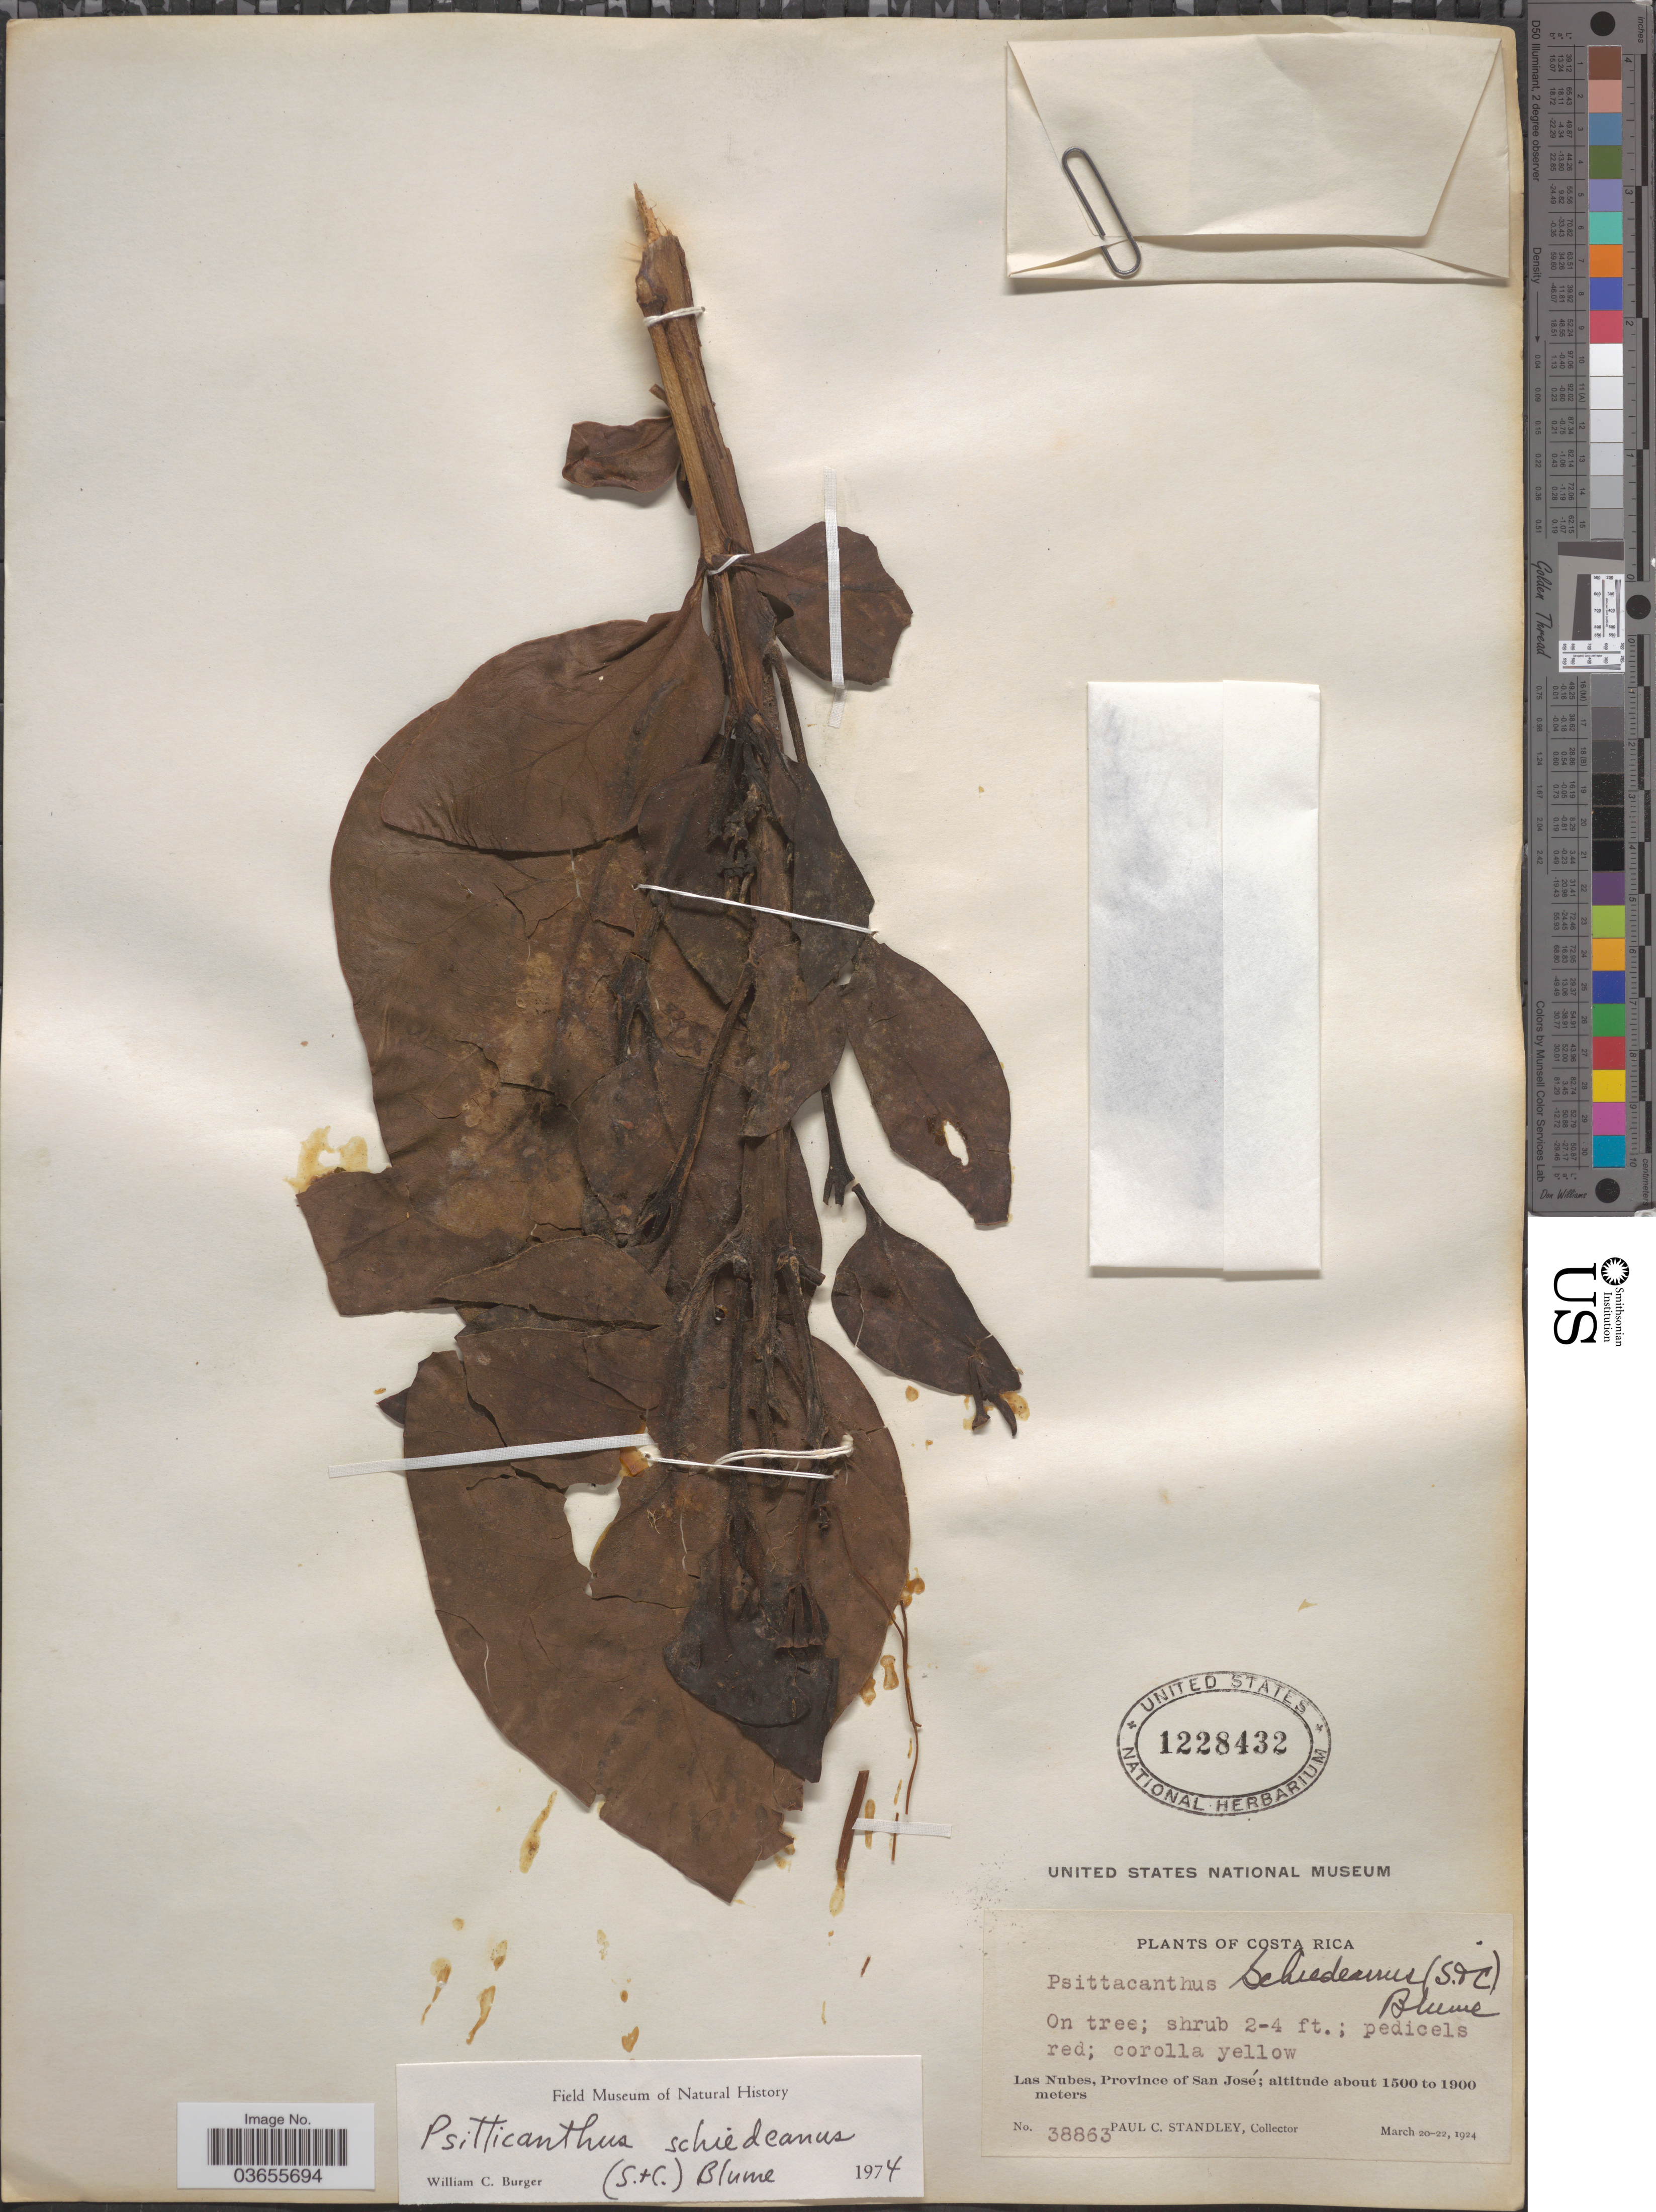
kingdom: Plantae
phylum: Tracheophyta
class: Magnoliopsida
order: Santalales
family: Loranthaceae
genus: Psittacanthus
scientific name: Psittacanthus schiedeanus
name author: (Schltdl. & Cham.) Blume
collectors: P. C. Standley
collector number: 38863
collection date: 1924-03-20/1924-03-22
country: Costa Rica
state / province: San José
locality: Las Nubes.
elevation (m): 1500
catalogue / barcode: US 1228432